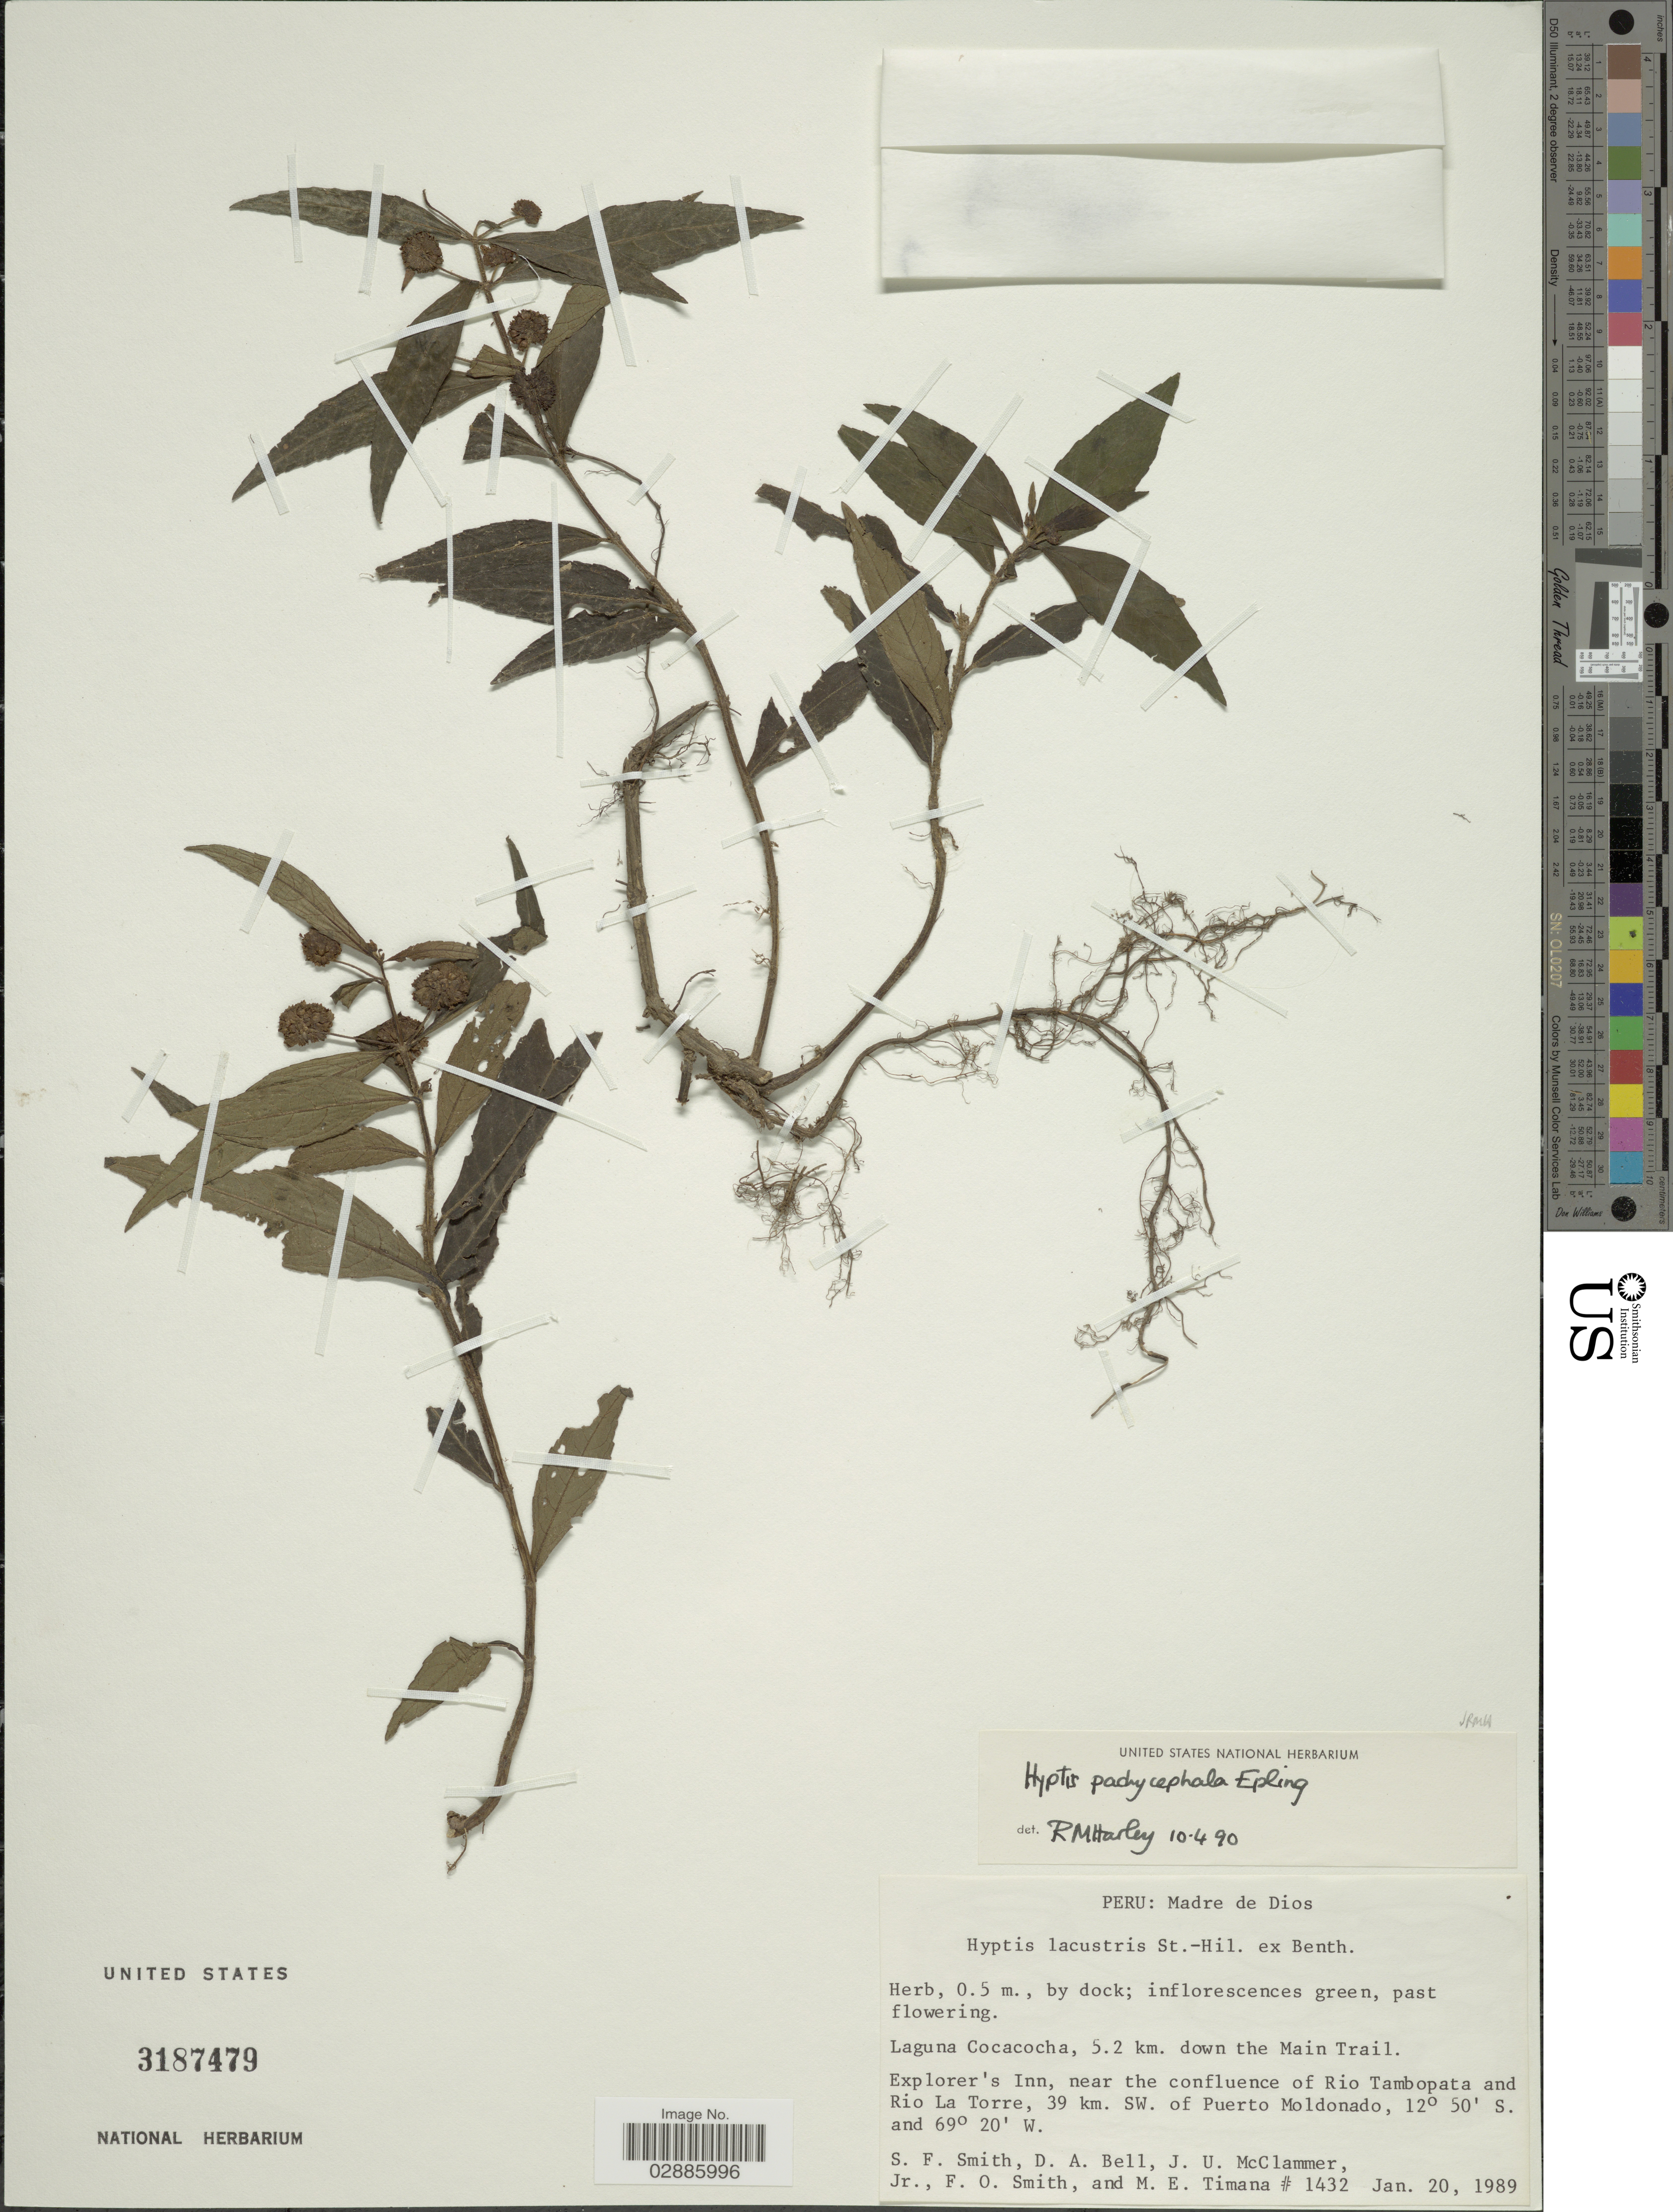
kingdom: Plantae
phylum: Tracheophyta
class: Magnoliopsida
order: Lamiales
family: Lamiaceae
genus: Hyptis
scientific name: Hyptis pachycephala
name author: Epling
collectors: S.F. Smith, D. A. Bell, J. McClammer Jr. & F. Smith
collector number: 1432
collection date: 1989-01-20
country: Peru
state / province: Madre de Dios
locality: Laguna Cocacocha, 5.2 km. down of the Main Trail. Explorer's Inn, near the confluence of Rio Tambopata and Rio La Torre, 39 km. SW. of Puerto Moldonado.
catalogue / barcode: US 3187479